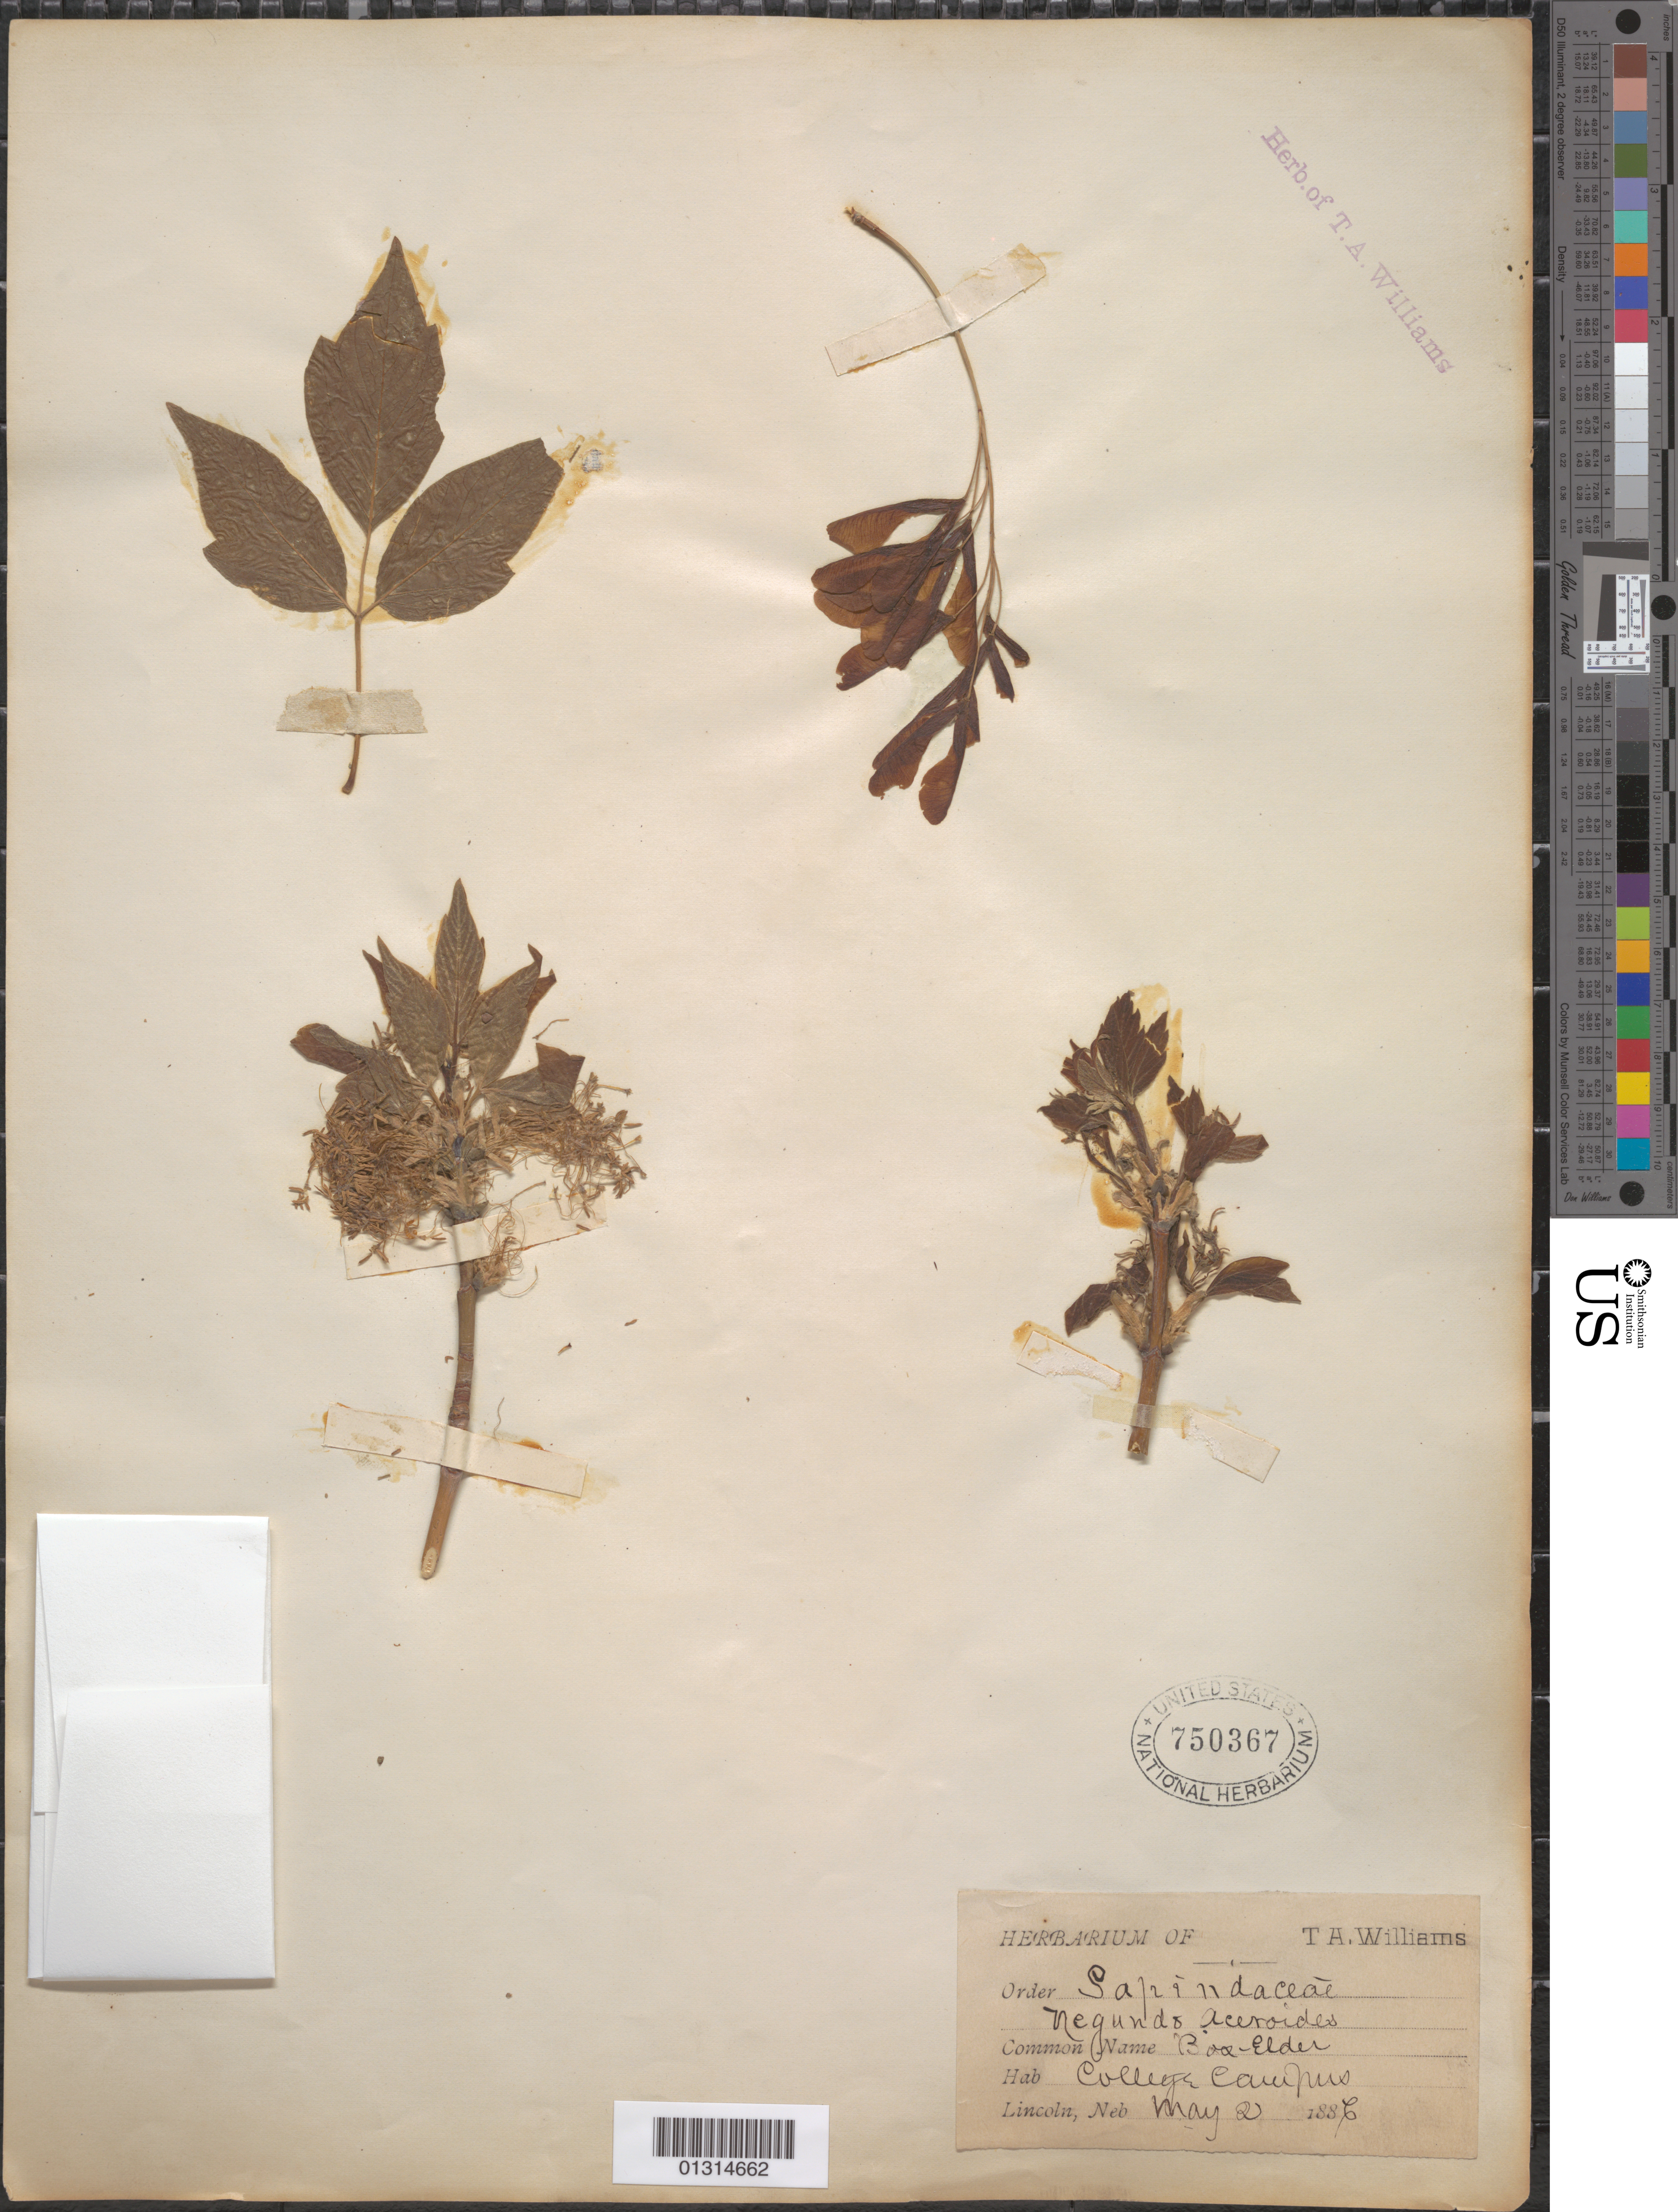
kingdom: Plantae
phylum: Tracheophyta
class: Magnoliopsida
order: Sapindales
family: Sapindaceae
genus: Acer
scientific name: Acer negundo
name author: L.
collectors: T. A. Williams (herbarium)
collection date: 1886-05-02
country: United States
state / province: Nebraska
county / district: Lancaster County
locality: Lincoln, college campus.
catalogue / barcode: US 750367